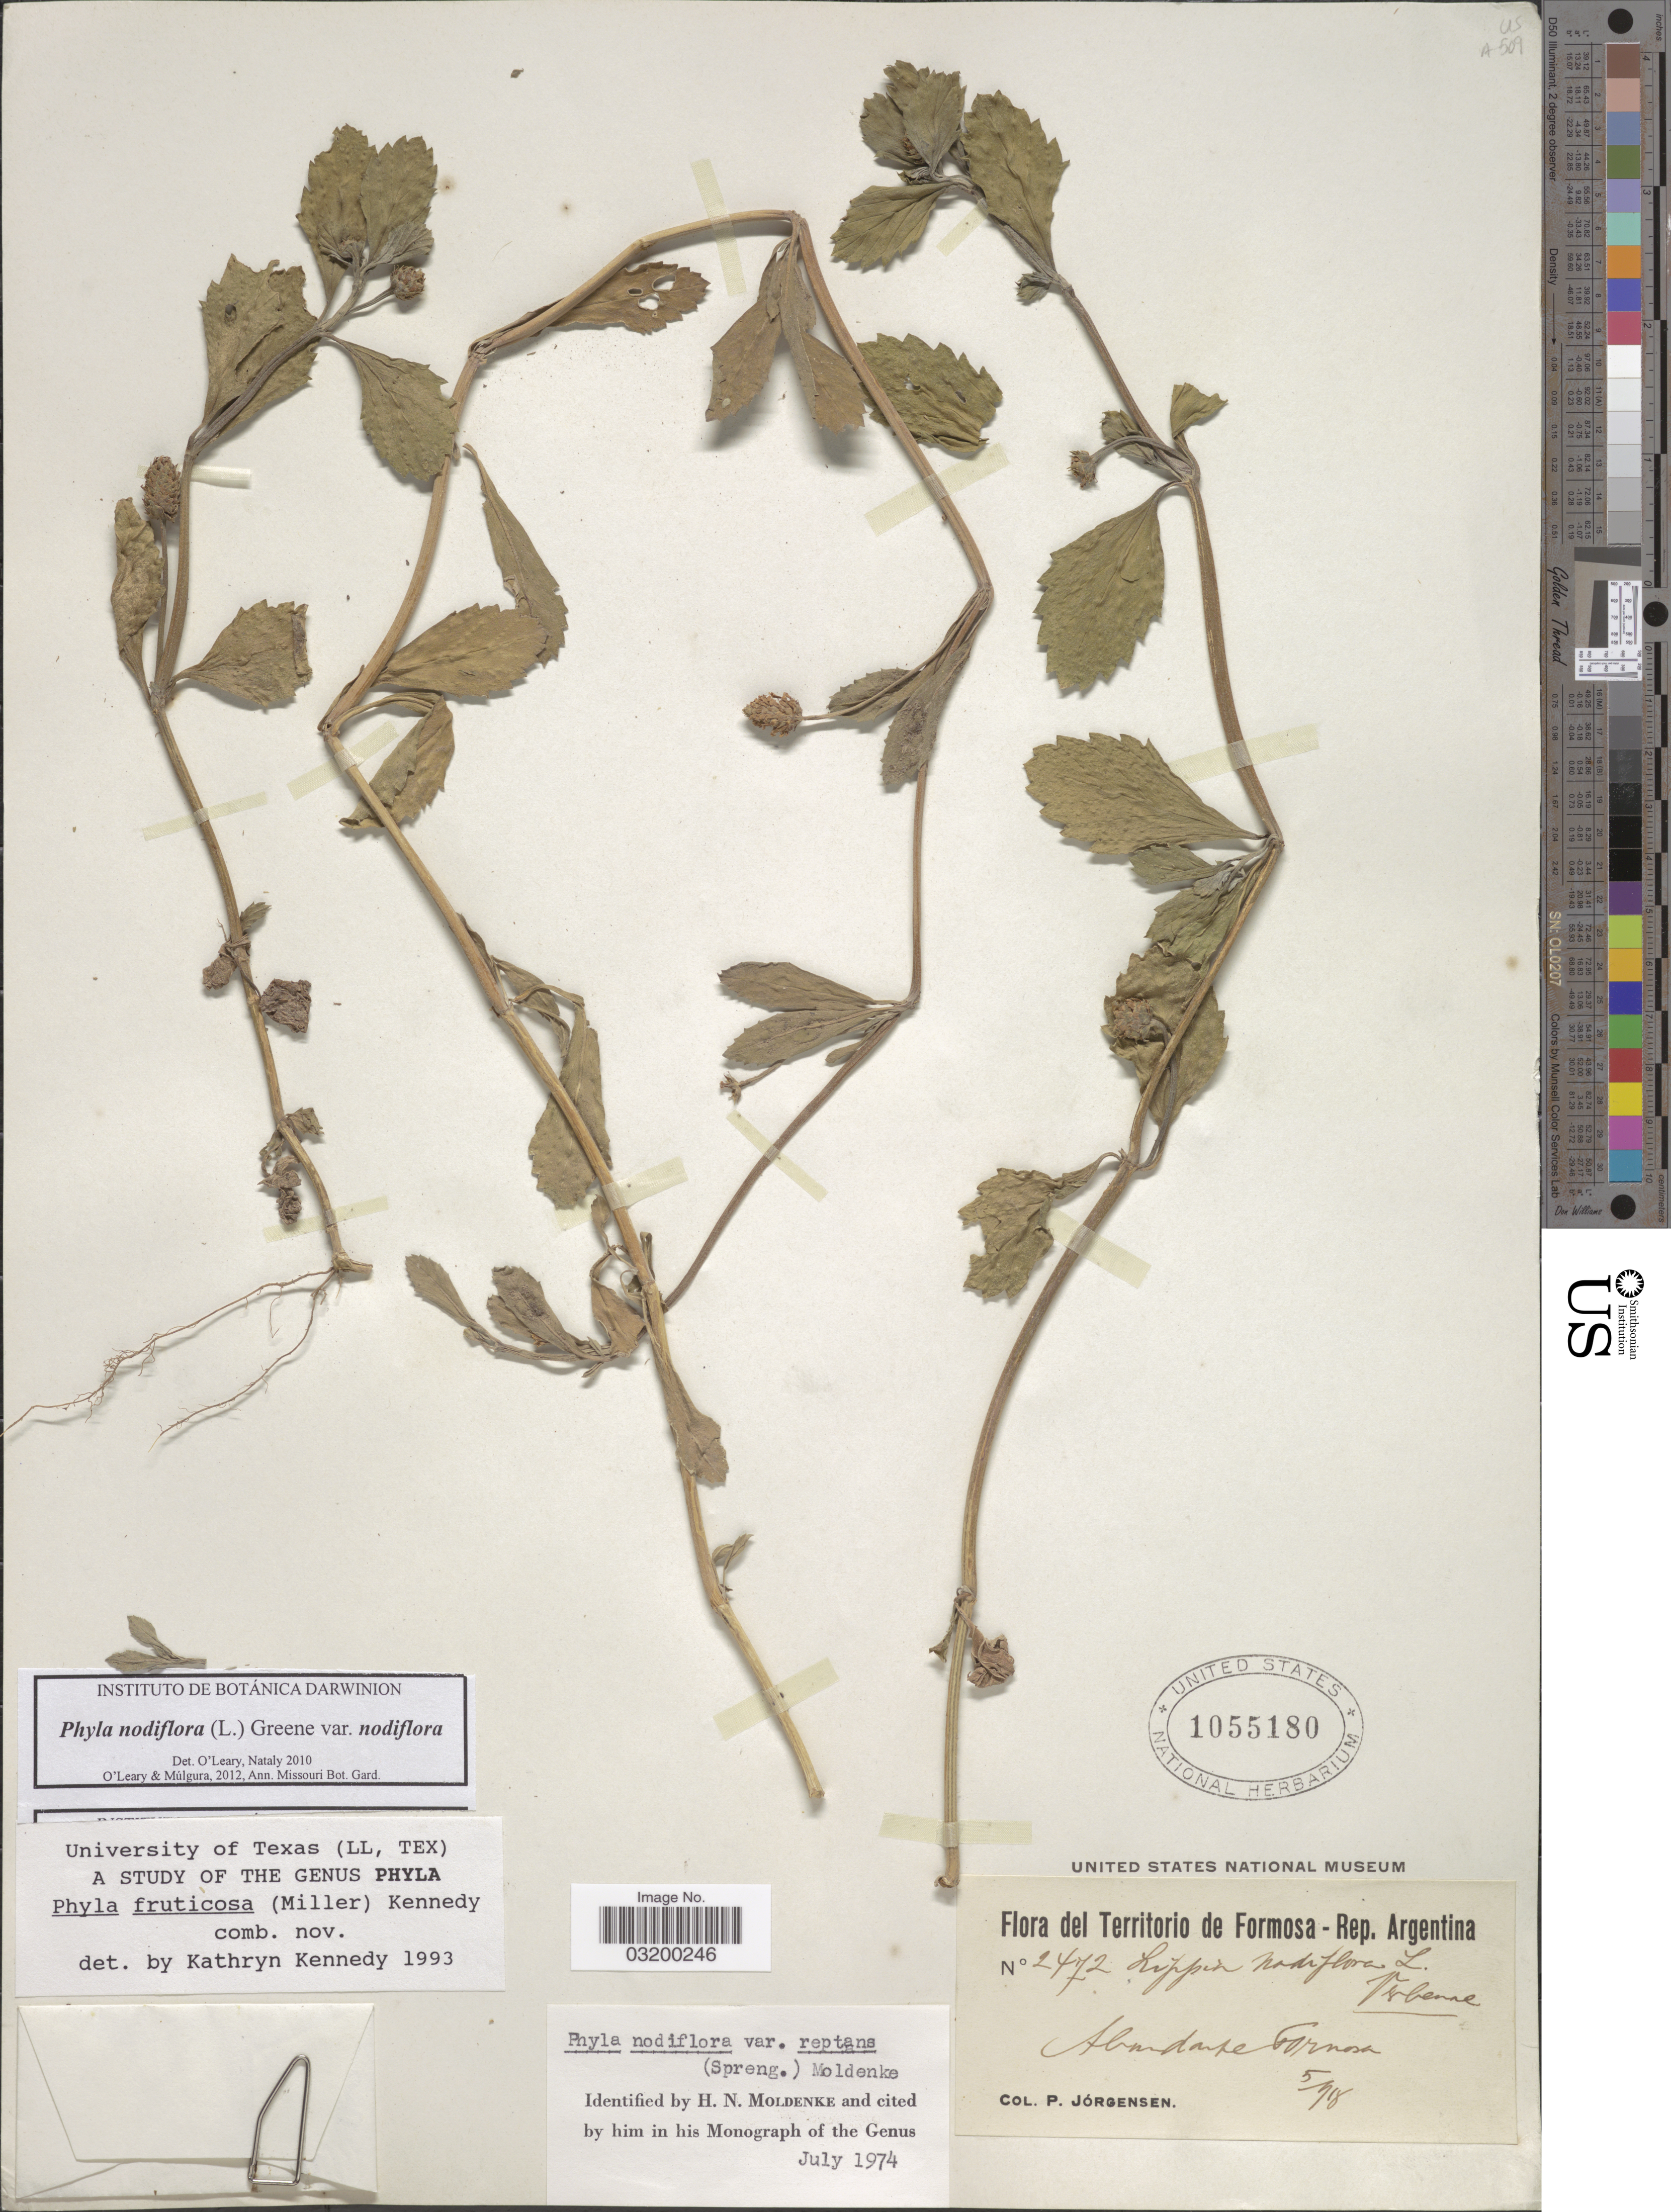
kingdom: Plantae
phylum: Tracheophyta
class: Magnoliopsida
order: Lamiales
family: Verbenaceae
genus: Phyla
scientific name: Phyla nodiflora var. nodiflora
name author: (L.) Greene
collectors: P. Jörgensen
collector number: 2472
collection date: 1918-05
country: Argentina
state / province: Formosa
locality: Territorio de Formosa. Abundante Formosa.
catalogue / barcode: US 1055180